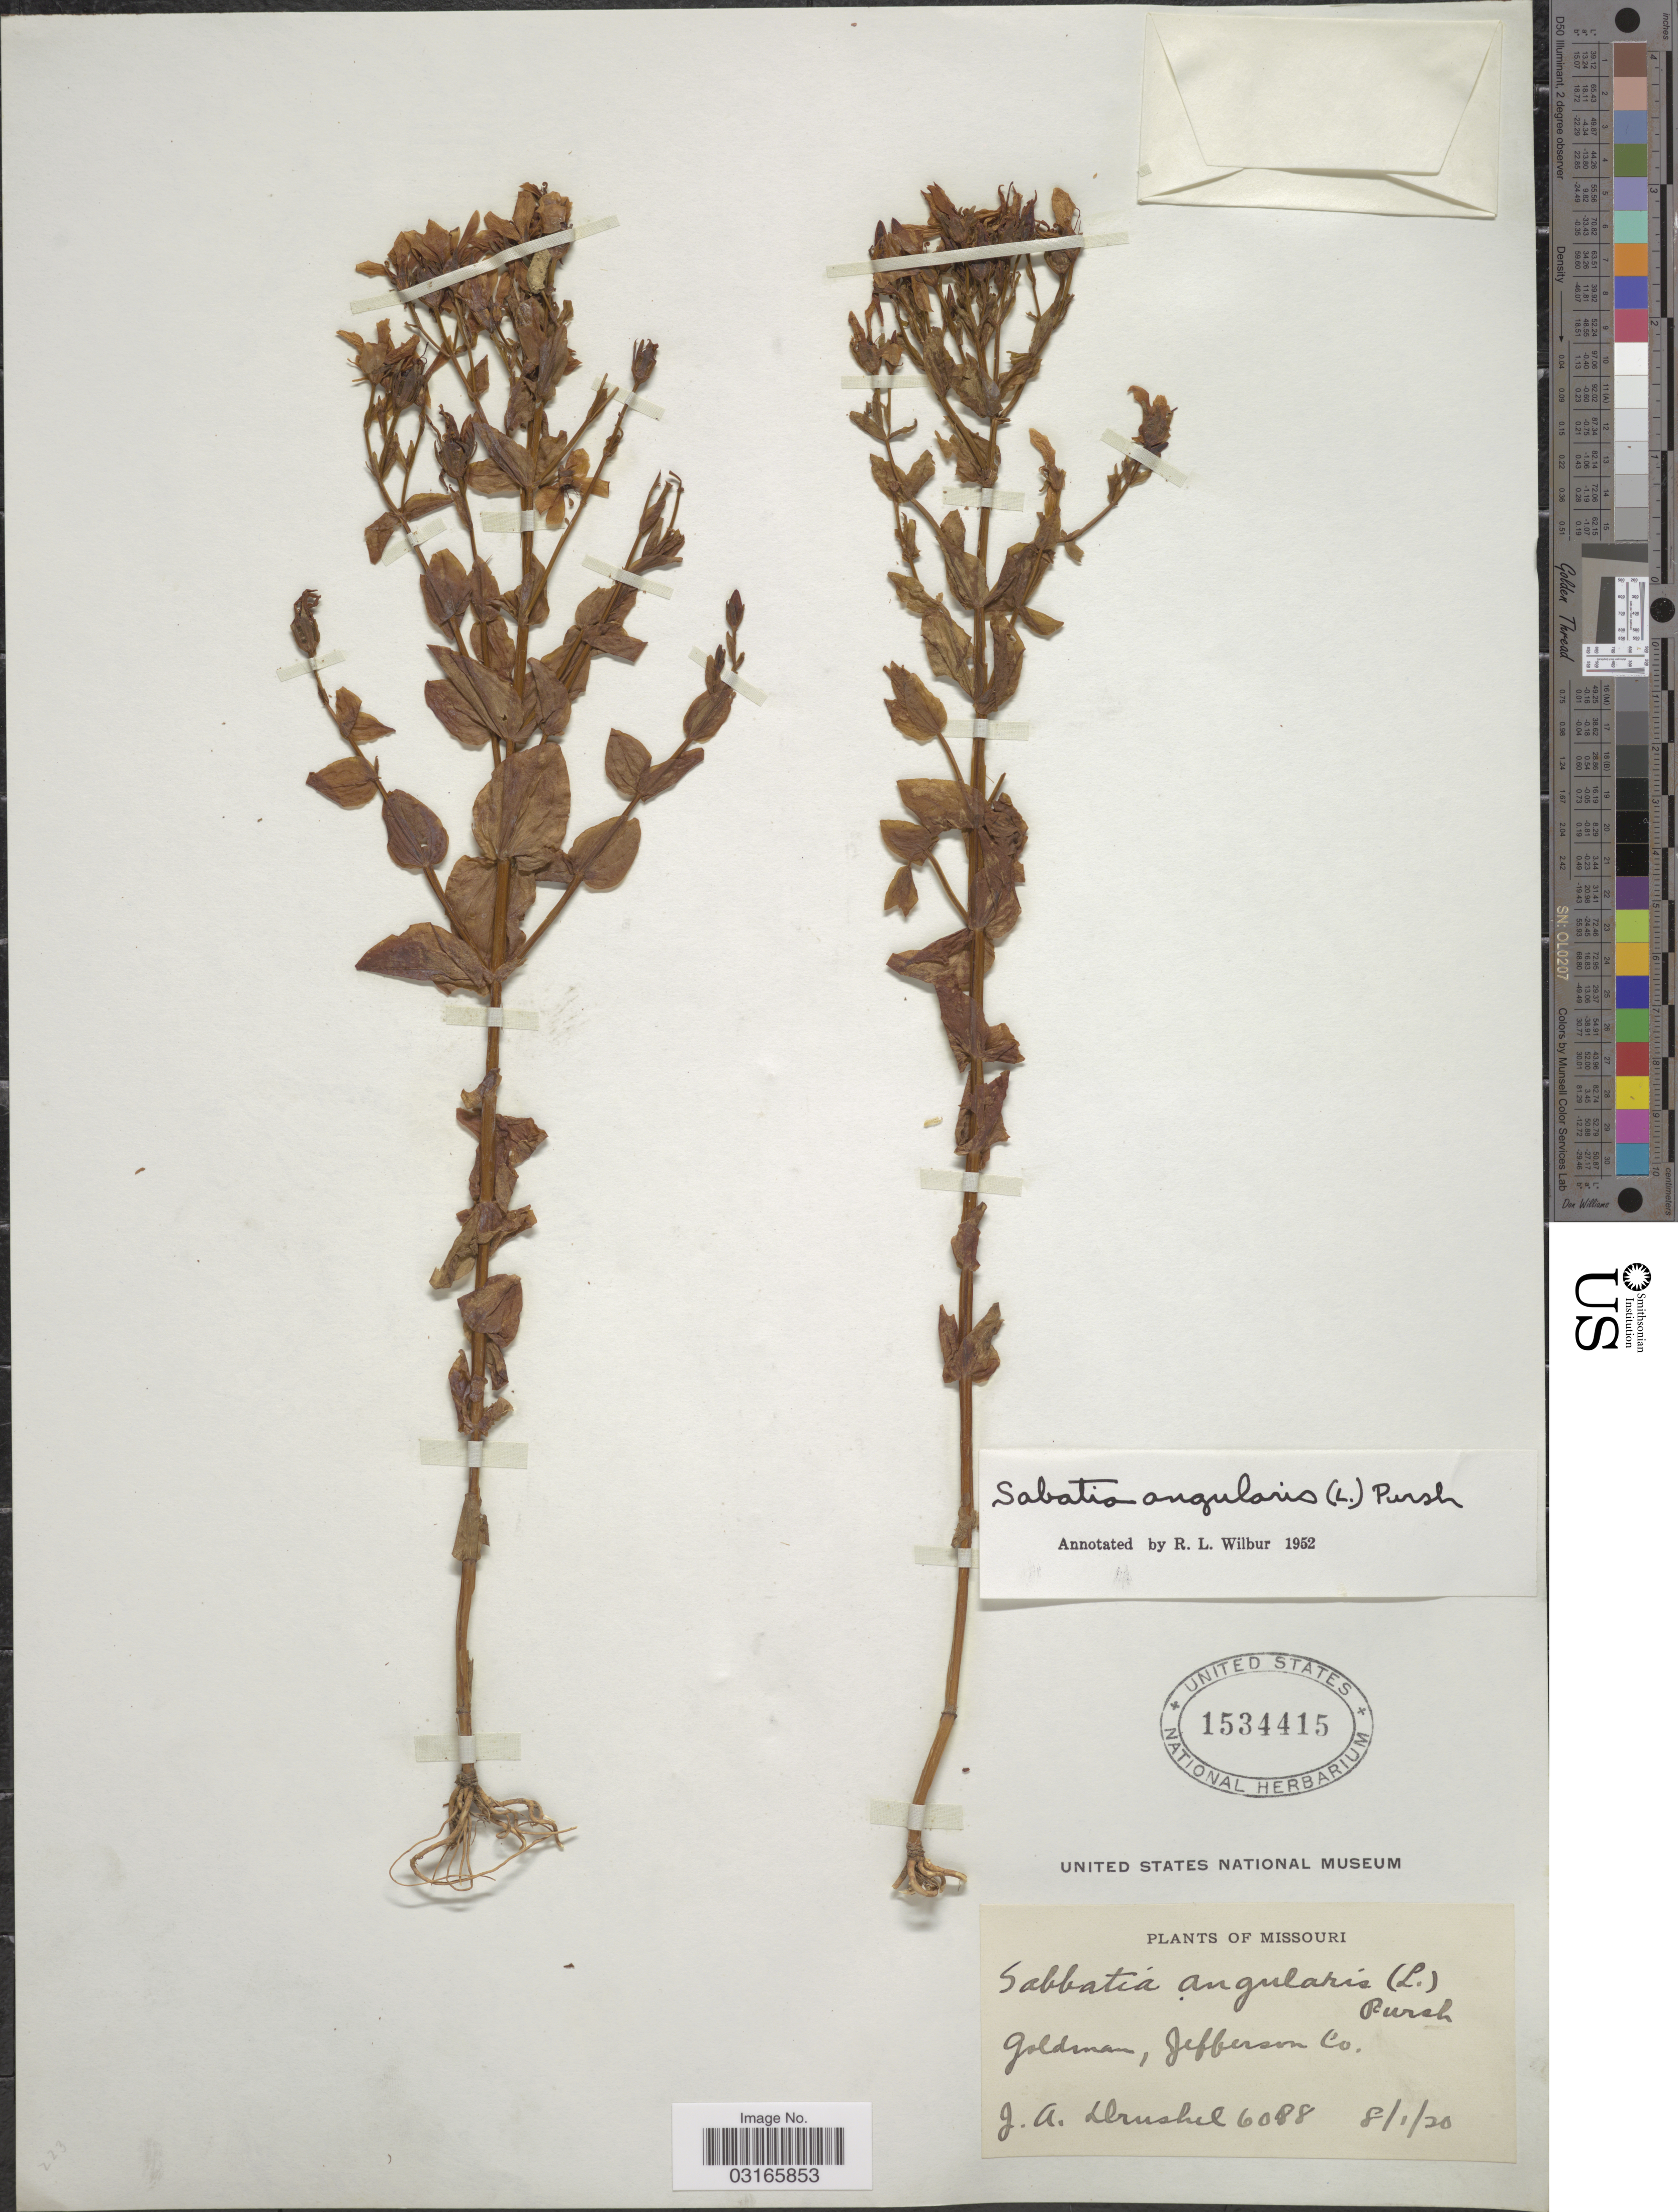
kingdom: Plantae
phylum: Tracheophyta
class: Magnoliopsida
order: Gentianales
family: Gentianaceae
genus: Sabatia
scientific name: Sabatia angularis (L.) Pursh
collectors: J. A. Drushel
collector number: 6088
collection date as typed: Transcribed d/m/y: 1/8/20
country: United States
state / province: Missouri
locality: Goldman, Jefferson Co.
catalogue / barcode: US 1534415